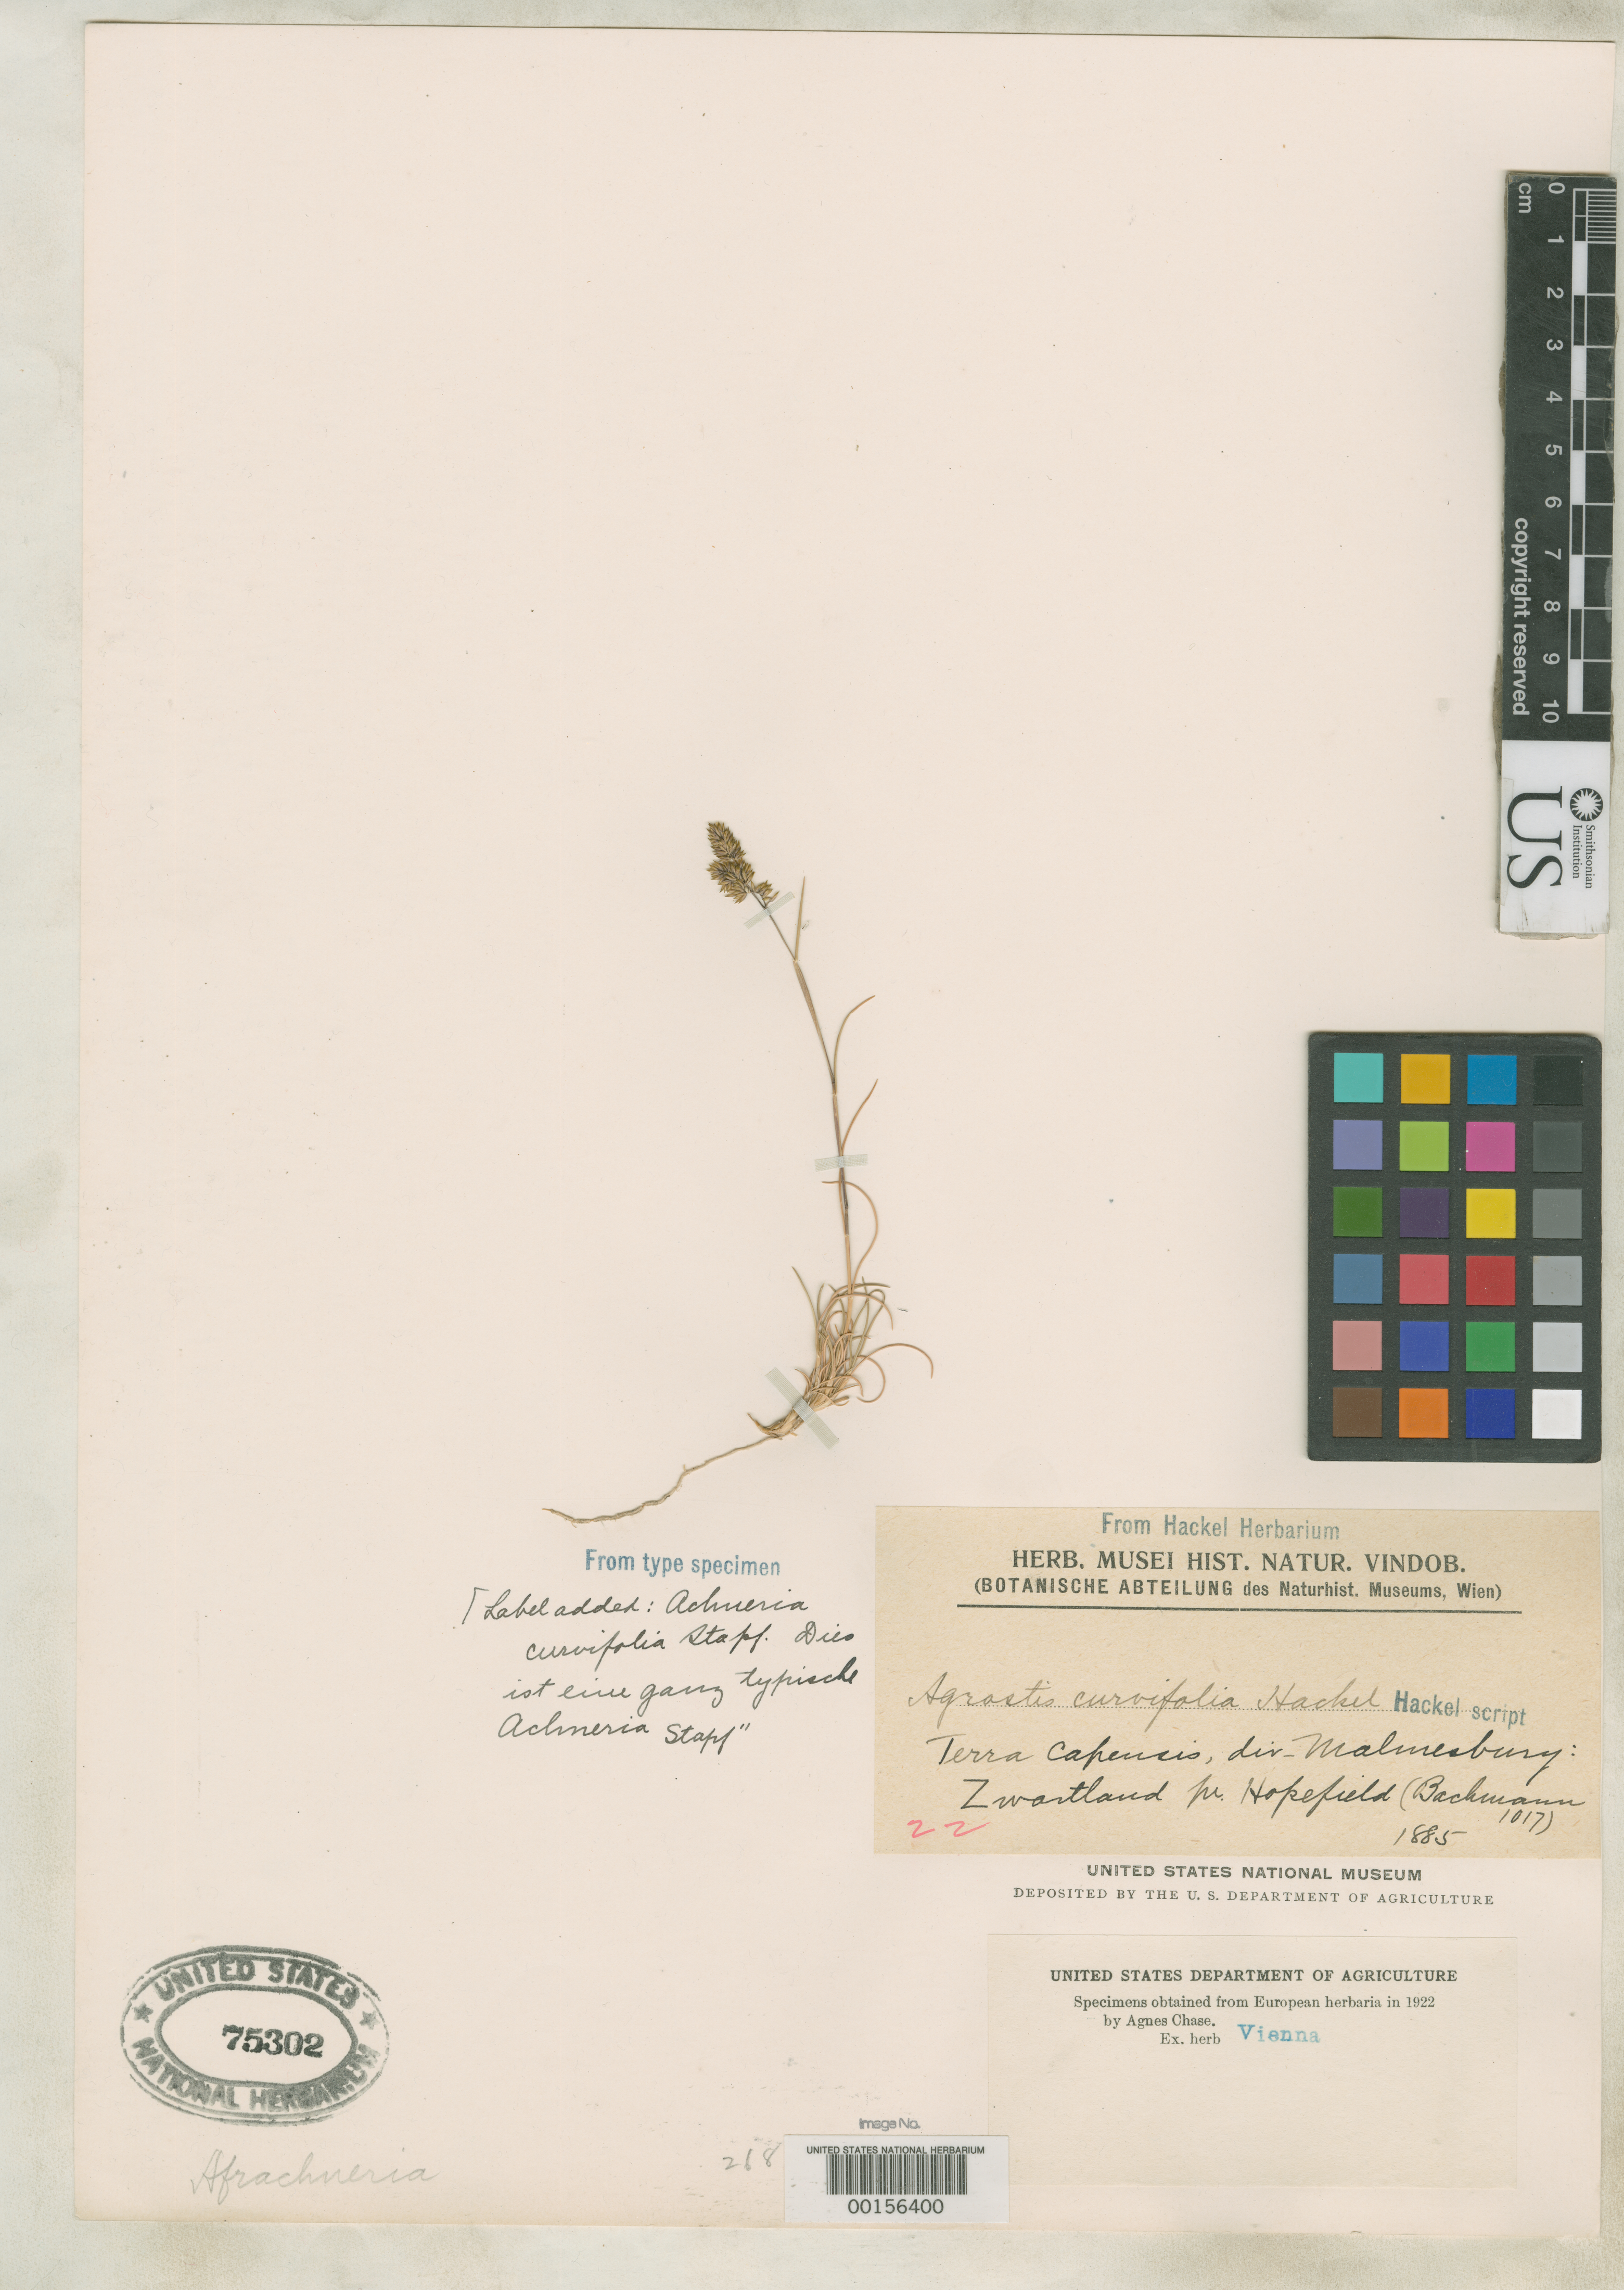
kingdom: Plantae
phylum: Tracheophyta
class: Liliopsida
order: Poales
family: Poaceae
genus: Agrostis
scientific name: Agrostis curvifolia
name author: Hack.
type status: Type Fragment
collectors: F. E. T. Bachmann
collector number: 1017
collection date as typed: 1885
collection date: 1885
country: South Africa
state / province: Western Cape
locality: Terra Capensis, Div. Malmesbury, Zwartland, Pr. Hopefield.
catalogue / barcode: US 75302